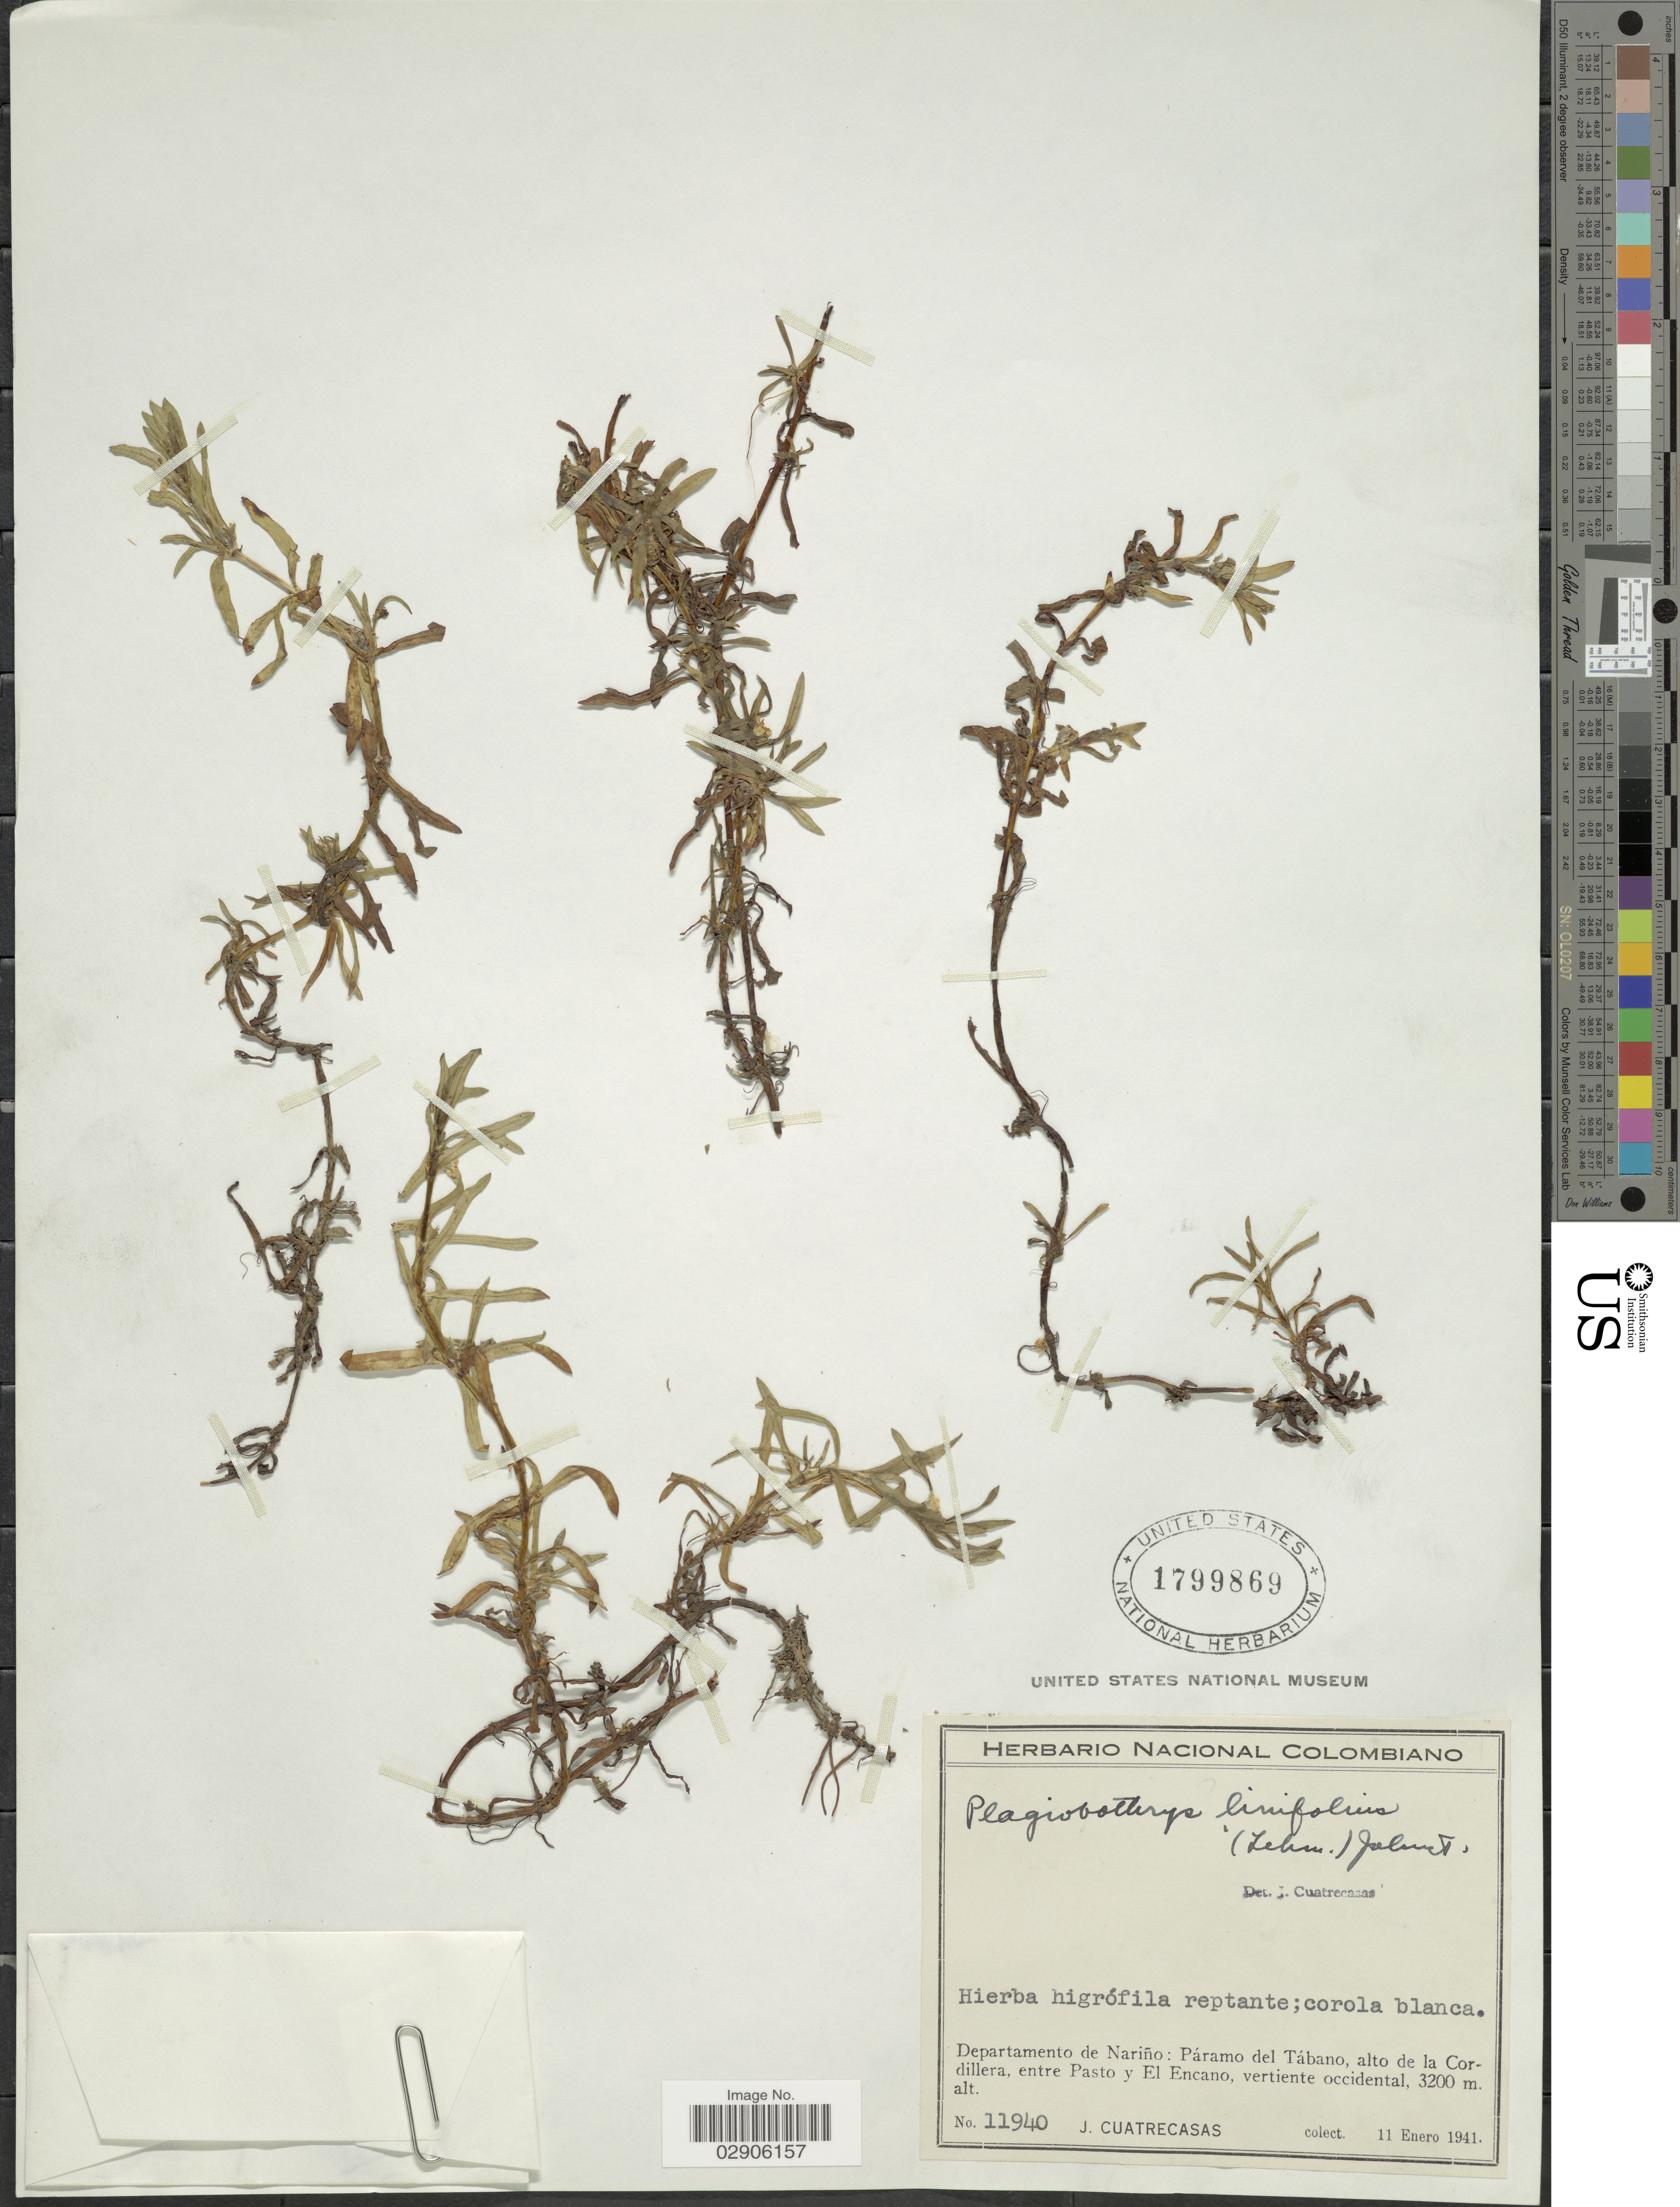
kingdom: Plantae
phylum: Tracheophyta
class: Magnoliopsida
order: Boraginales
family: Boraginaceae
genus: Plagiobothrys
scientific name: Plagiobothrys linifolius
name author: (Willd. ex Lehm.) I.M. Johnst.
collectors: J. Cuatrecasas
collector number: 11940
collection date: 1941-01-11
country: Colombia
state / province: Nariño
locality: Departamento de Nariño: Páramo del Tábano, alto de la Cordillera, entre Pasto y Encano, vertiente occidental.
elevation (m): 3200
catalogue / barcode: US 1799869